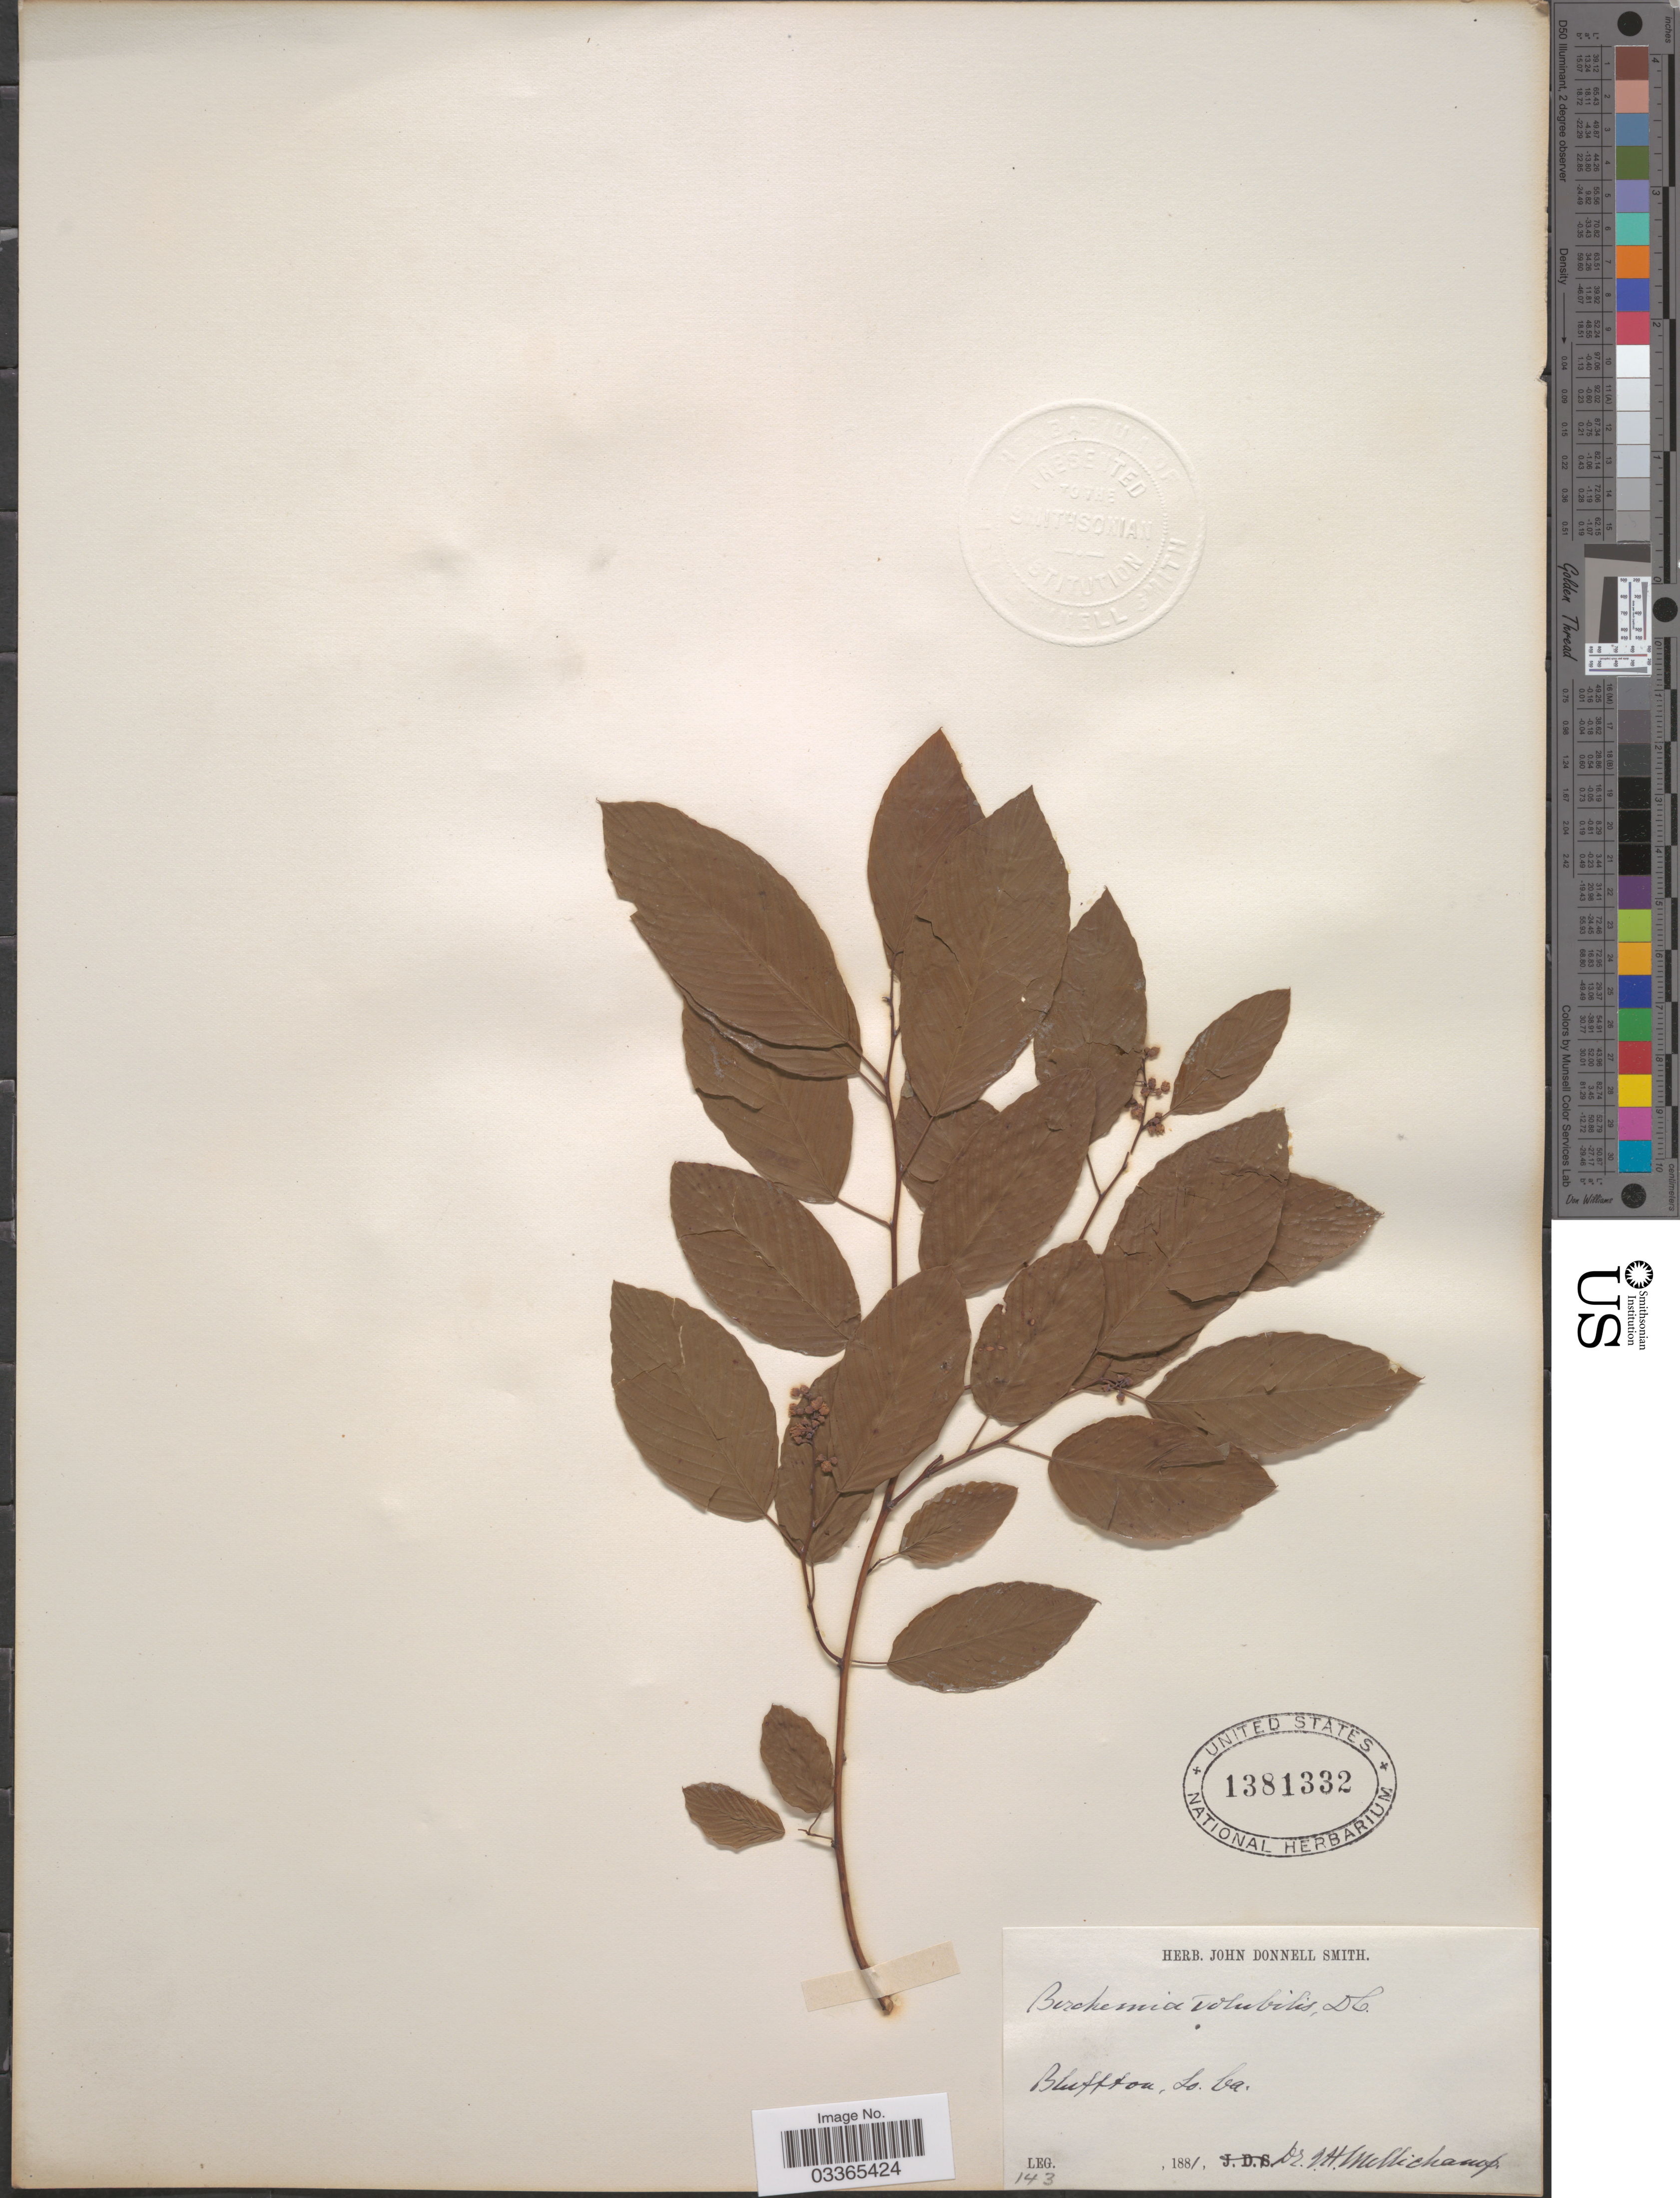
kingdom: Plantae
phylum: Tracheophyta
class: Magnoliopsida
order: Rosales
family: Rhamnaceae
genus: Berchemia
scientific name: Berchemia scandens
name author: (Hill) K. Koch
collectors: J. H. Mellichamp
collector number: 143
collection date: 1881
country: United States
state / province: South Carolina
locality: Bluffton, So. Ca.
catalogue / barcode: US 1381332